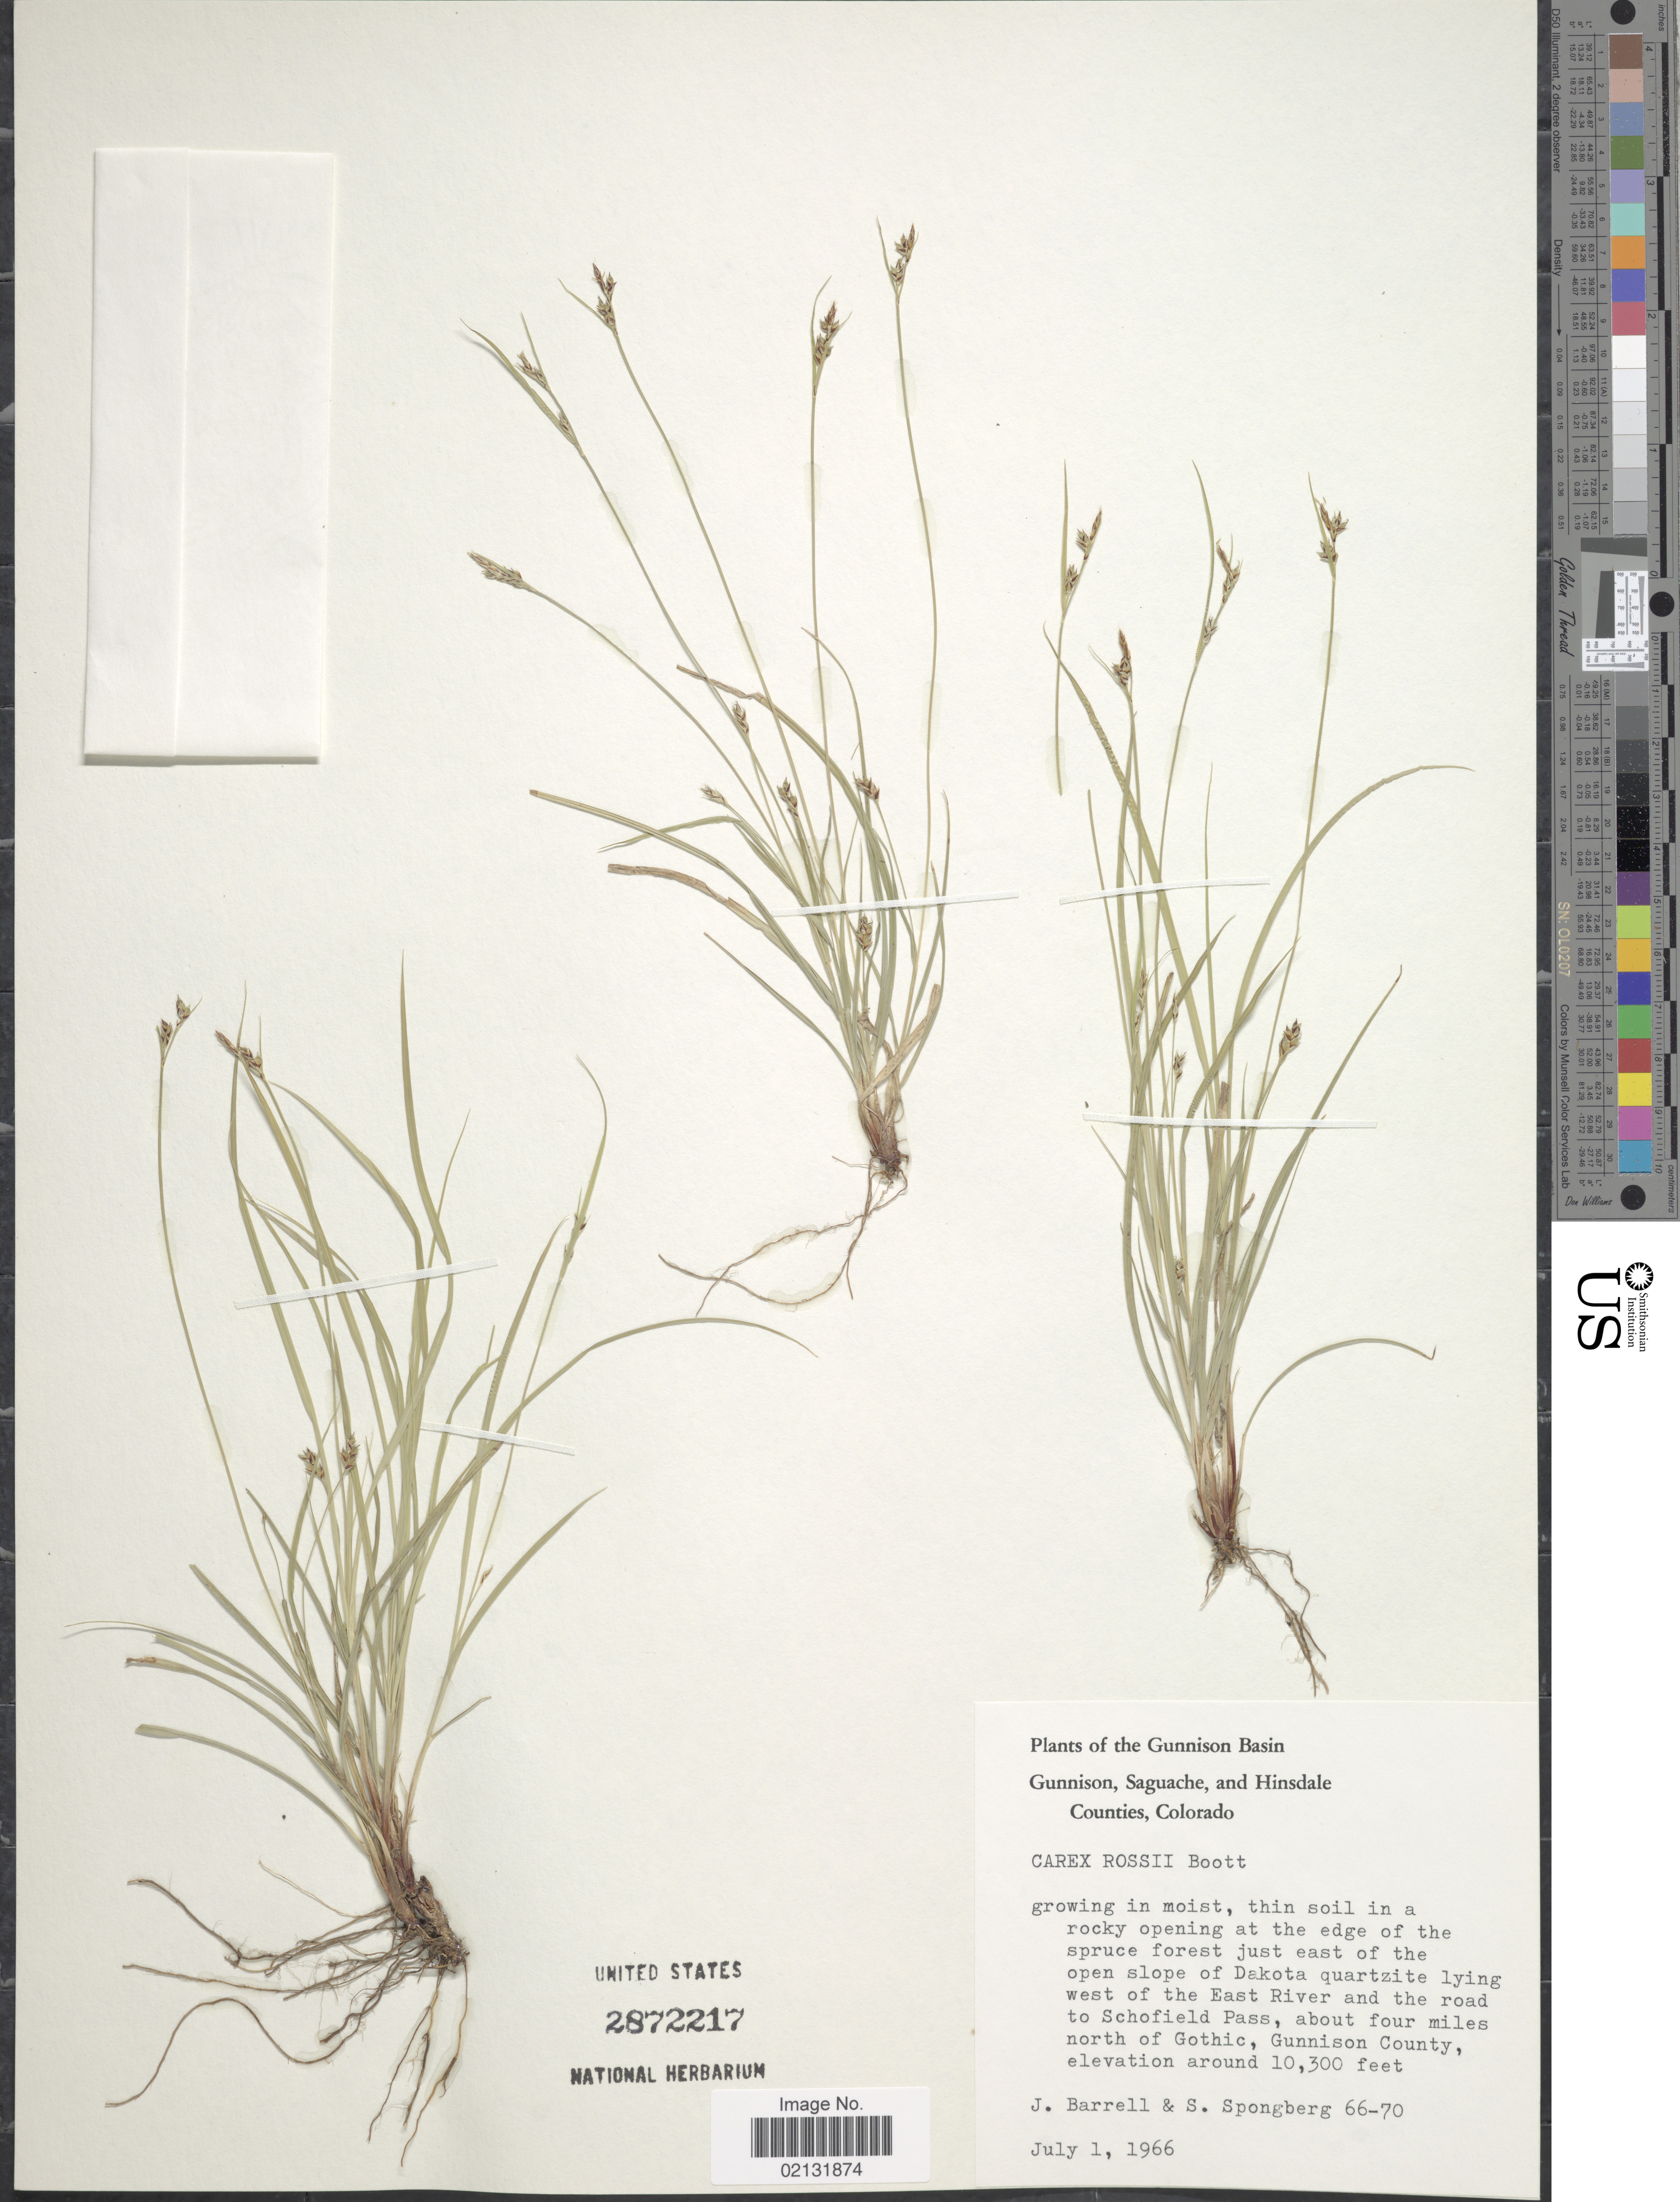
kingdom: Plantae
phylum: Tracheophyta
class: Liliopsida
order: Poales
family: Cyperaceae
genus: Carex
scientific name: Carex rossii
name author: Boott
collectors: J. Barrell & S. A.Spongberg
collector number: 66-70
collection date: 1966-07-01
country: United States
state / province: Colorado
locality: Gunnison Basin, Gunnison, Saguache, and Hinsdale Counties, Colorado. At the edge of the spruce forest just east of the open slope of Dakota quartzite lying west of the East River and the road to Schofield Pass, about four miles north of Gothic, Gunnison County.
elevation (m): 3139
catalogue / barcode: US 2872217